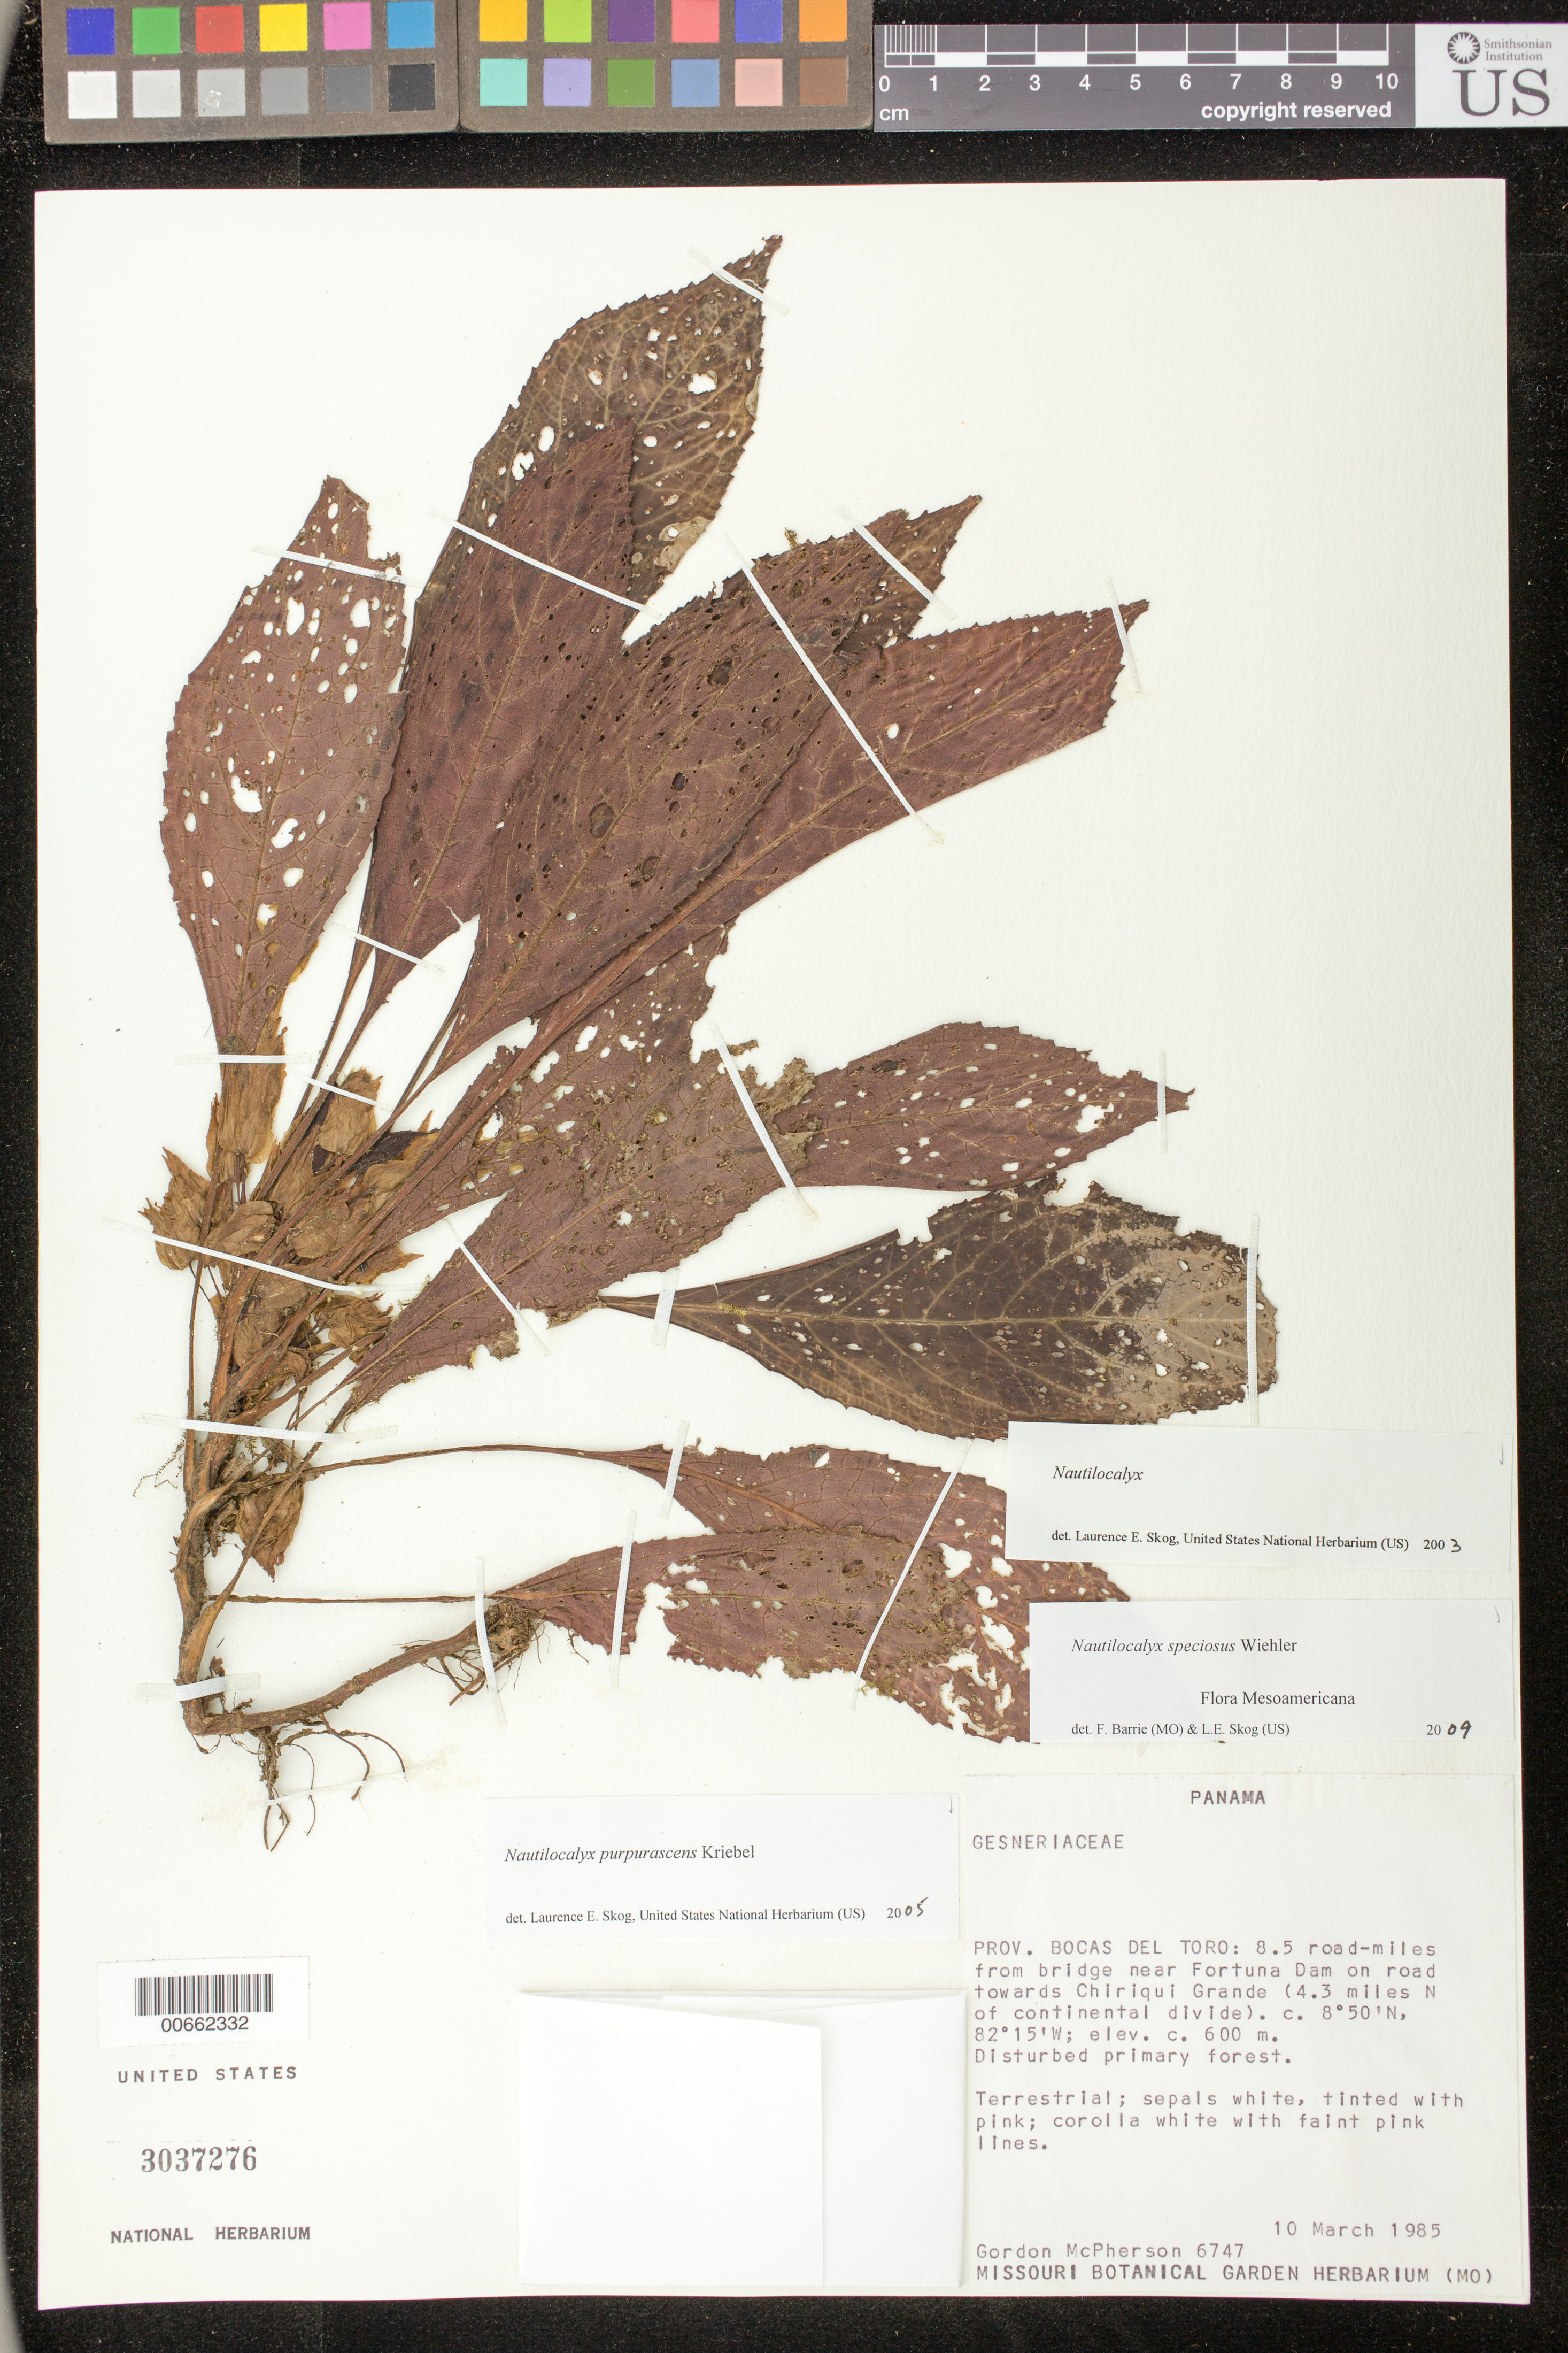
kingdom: Plantae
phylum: Tracheophyta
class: Magnoliopsida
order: Lamiales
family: Gesneriaceae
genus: Nautilocalyx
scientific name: Nautilocalyx speciosus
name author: Wiehler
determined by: Barrie, F. R.; Skog, Laurence E.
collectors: G. D. McPherson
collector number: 6747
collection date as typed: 10 Mar 1985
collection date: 1985-03-10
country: Panama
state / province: Bocas del Toro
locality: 8.5 road-miles from bridge near Fortuna Dam on road towards Chiriqui Grande (4.3 miles N of continental divide)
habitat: Disturbed primary forest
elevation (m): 600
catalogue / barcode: US 3037276